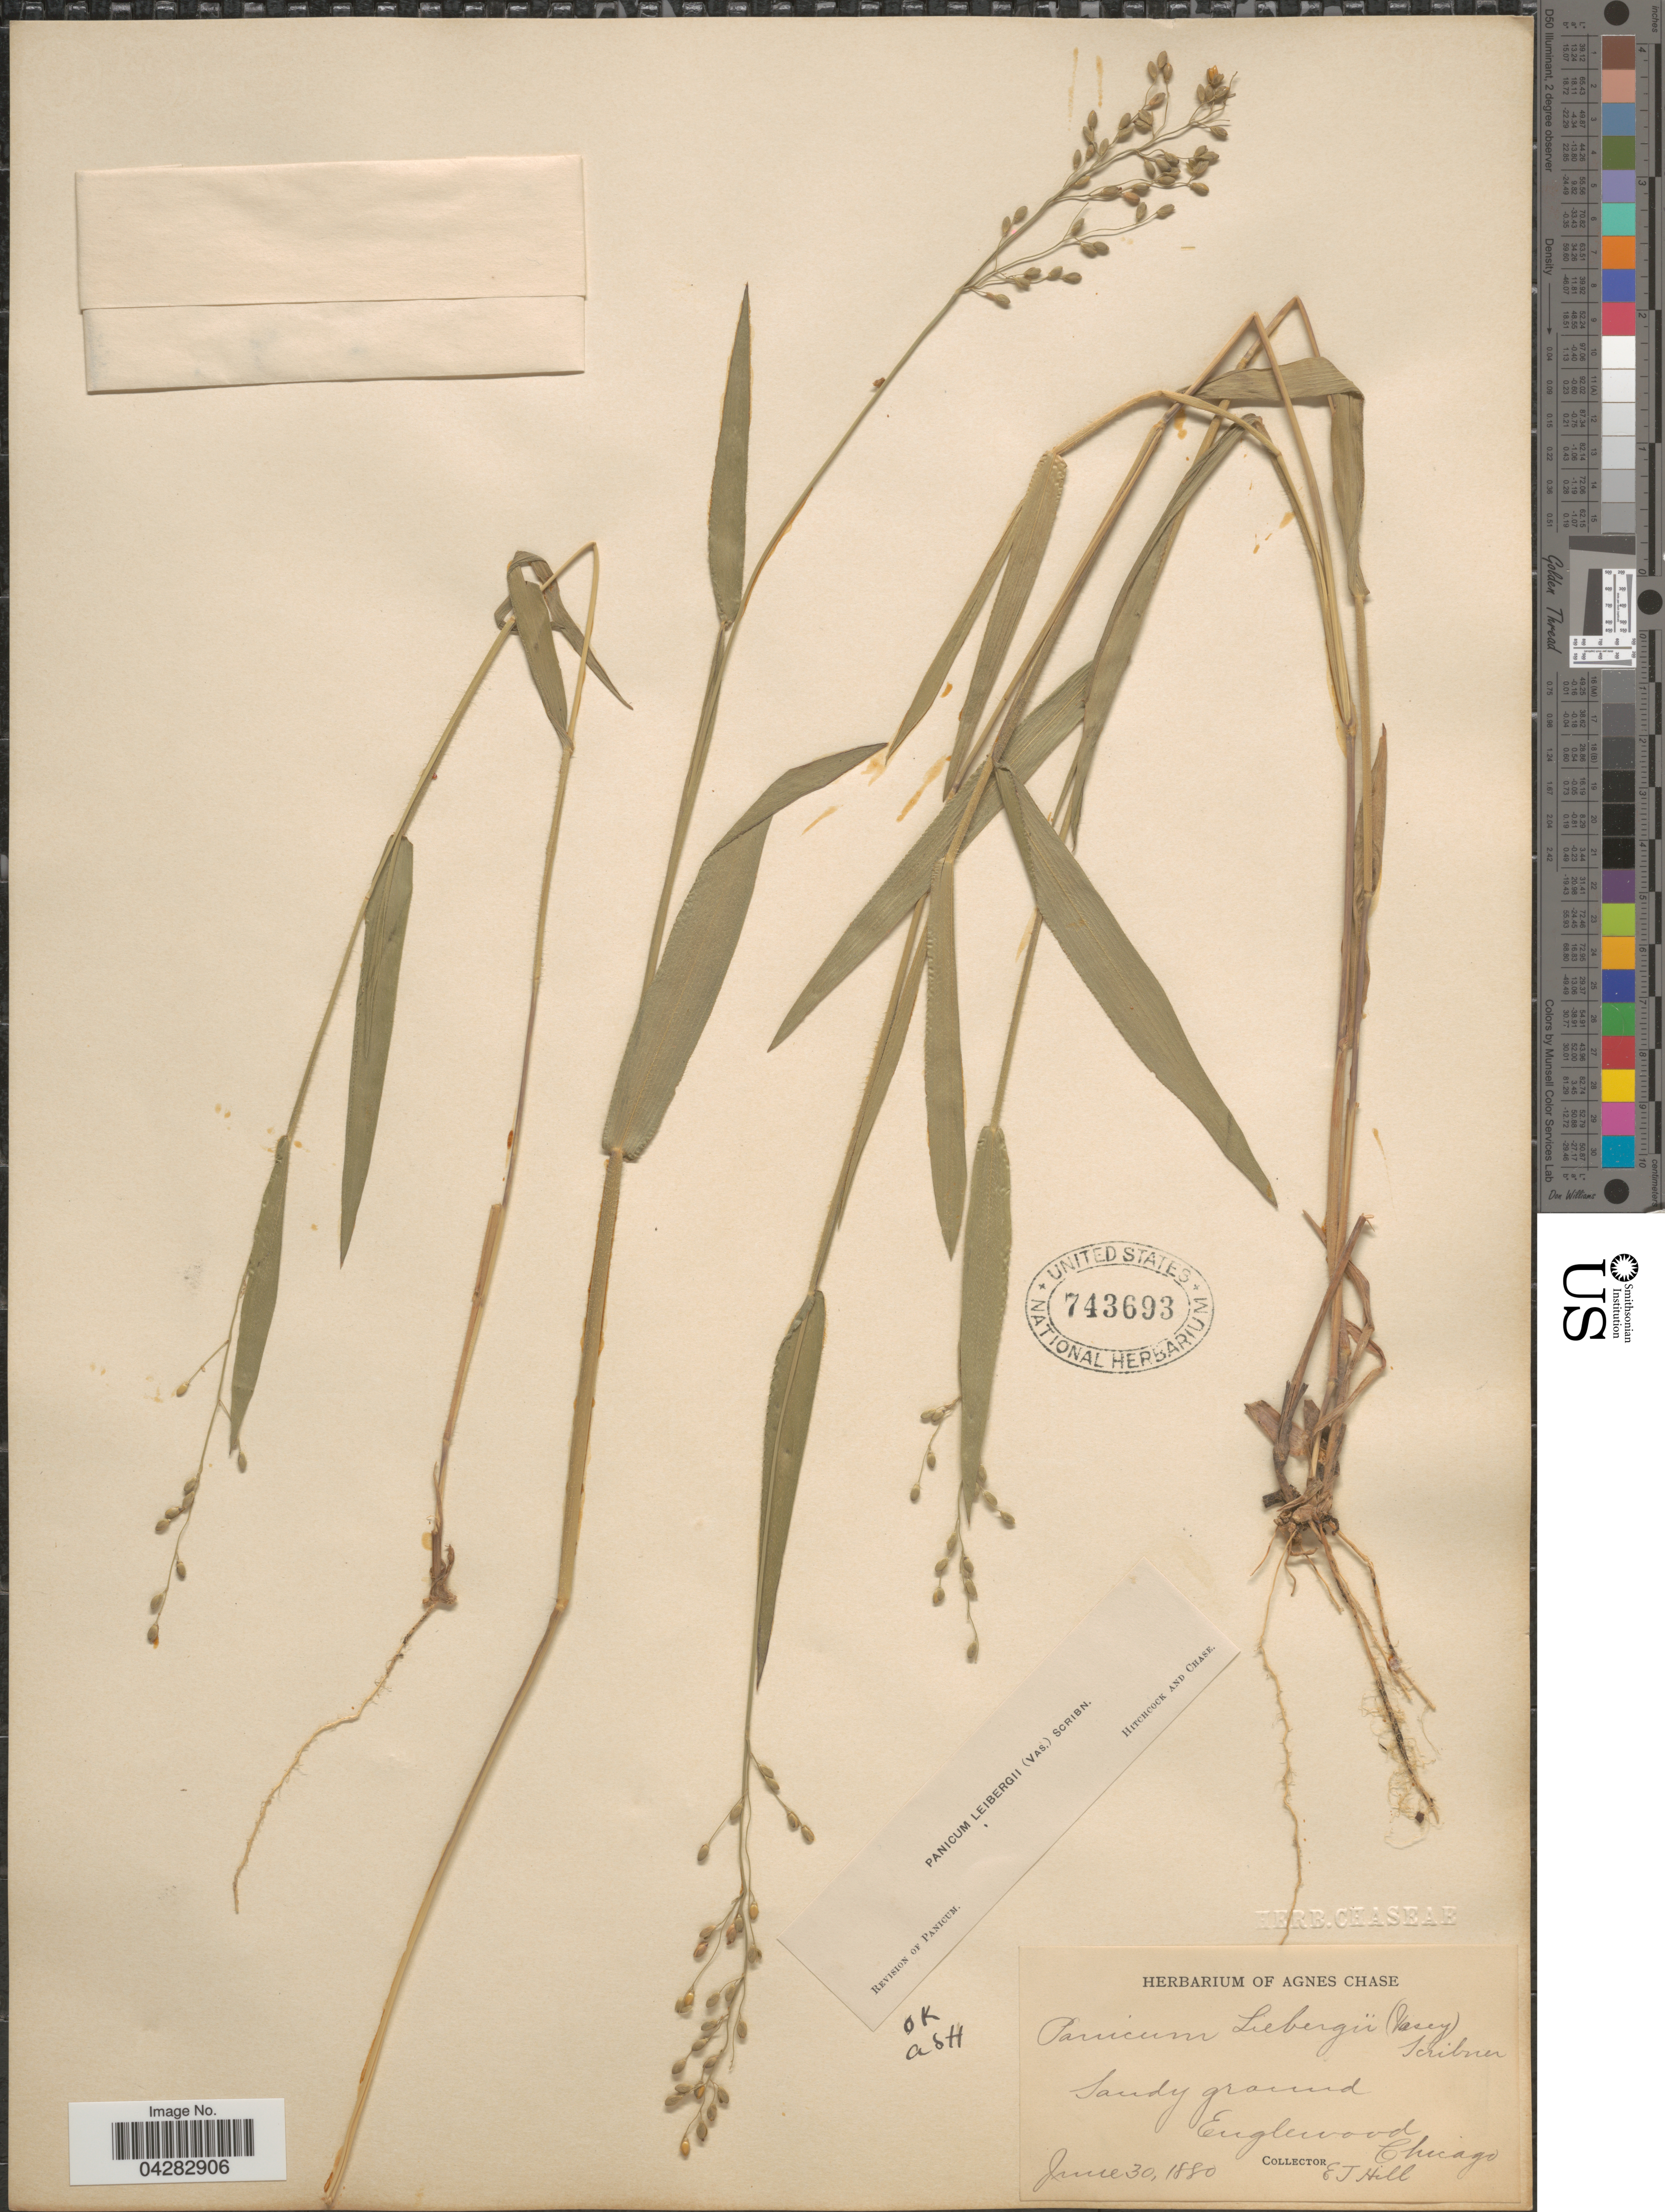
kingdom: Plantae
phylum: Tracheophyta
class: Liliopsida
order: Poales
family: Poaceae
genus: Dichanthelium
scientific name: Dichanthelium leibergii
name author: (Vasey) Gould & C.A. Clark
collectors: E. J. Hill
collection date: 1880-06-30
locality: Englewood, Chicago.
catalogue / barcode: US 743693